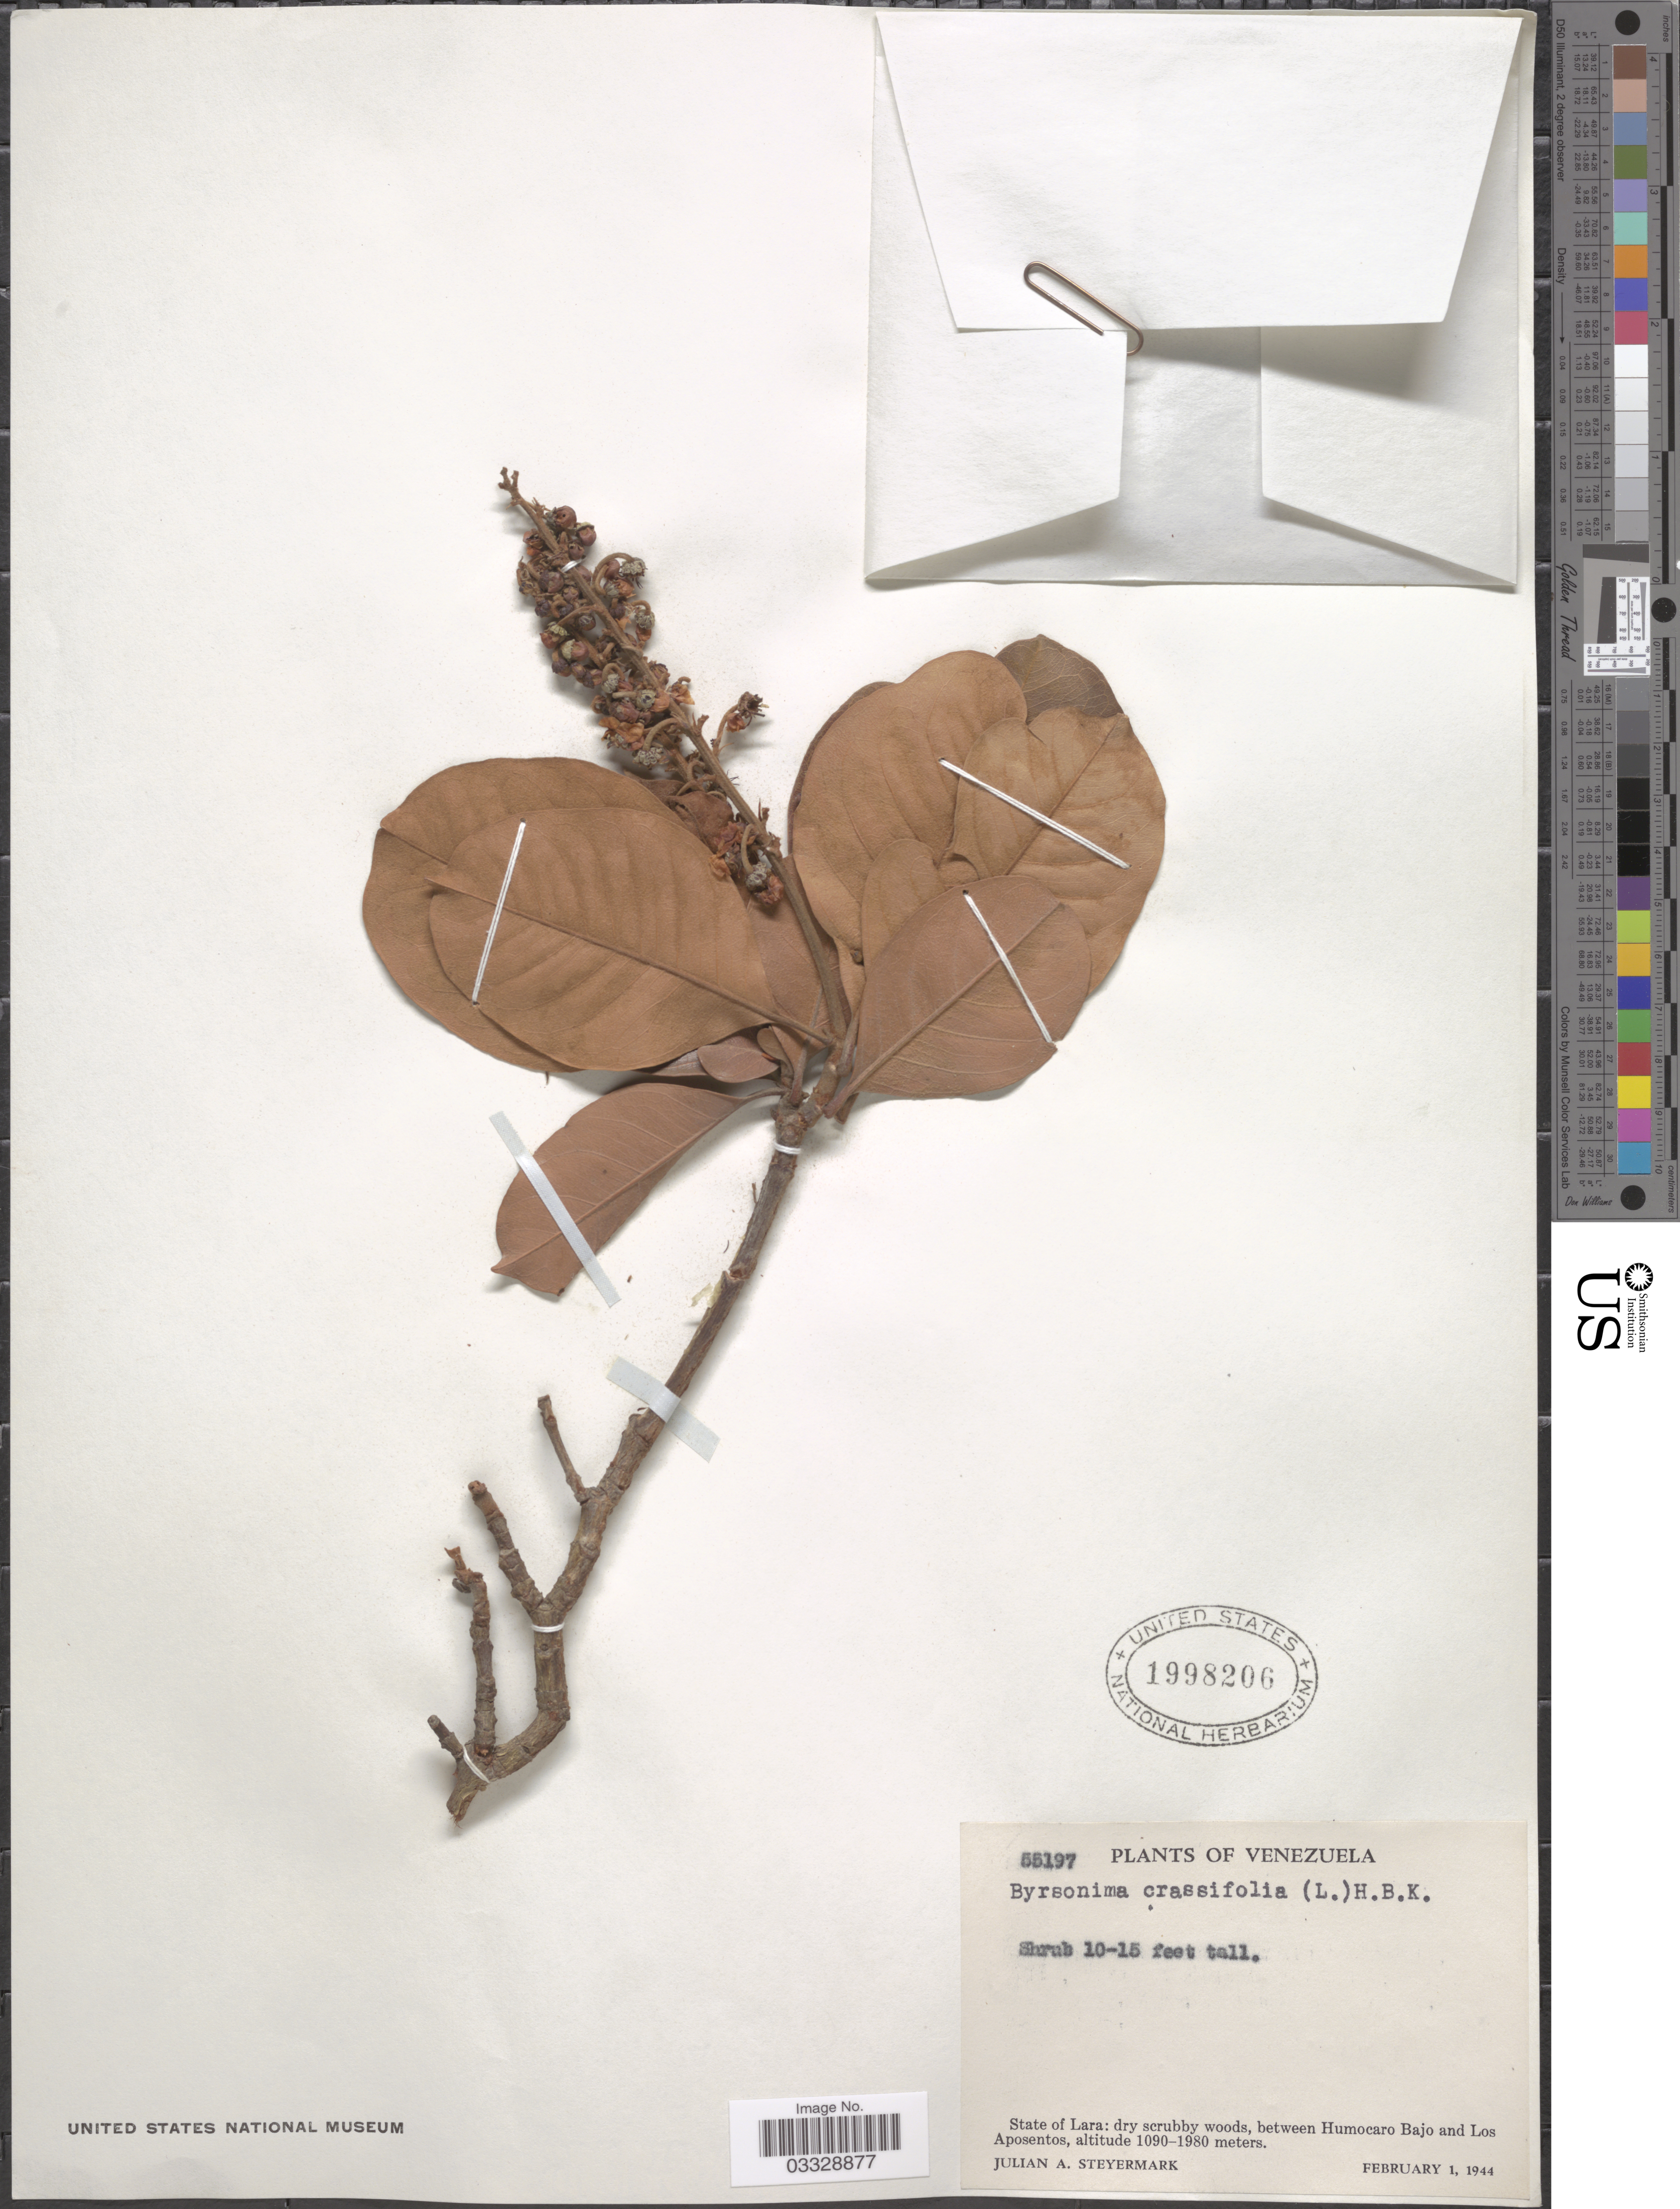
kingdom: Plantae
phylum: Tracheophyta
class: Magnoliopsida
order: Malpighiales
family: Malpighiaceae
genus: Byrsonima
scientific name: Byrsonima crassifolia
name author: (L.) Kunth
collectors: J. Steyermark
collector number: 55197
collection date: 1944-02-01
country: Venezuela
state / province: Lara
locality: Dry scrubby woods, between Humocaro Bajo and Los Aposentos.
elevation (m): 1090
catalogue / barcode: US 1998206